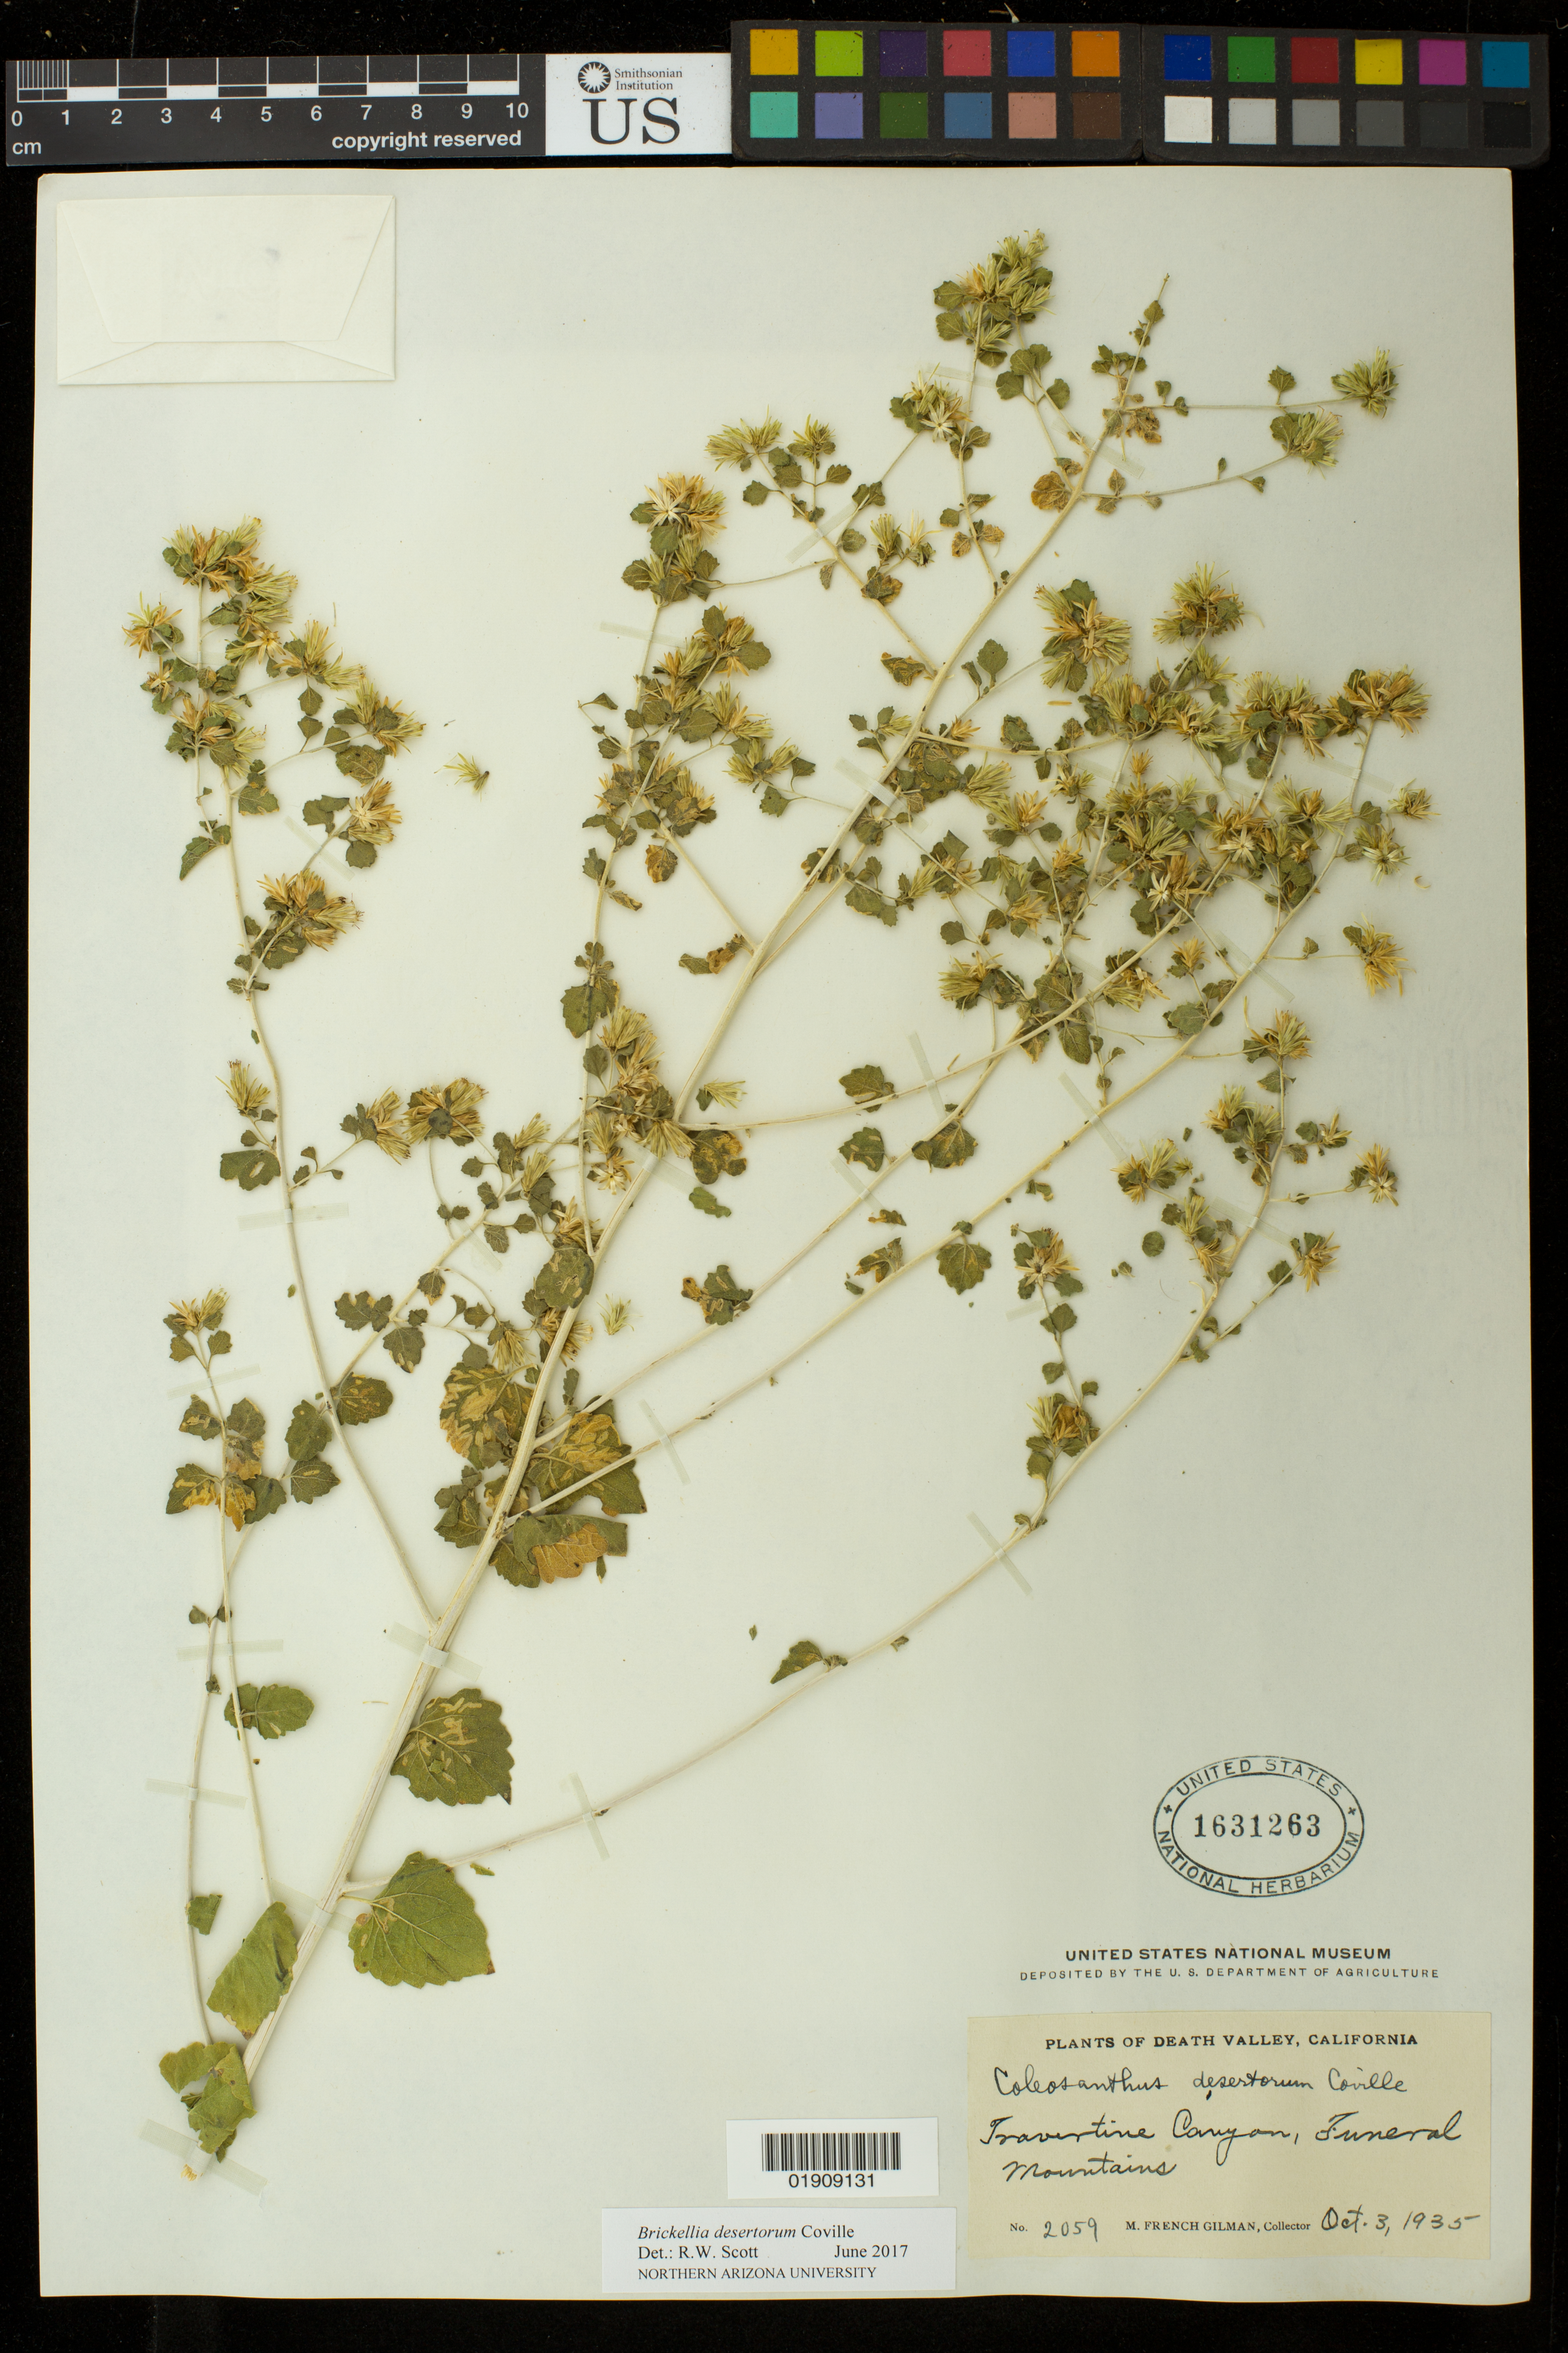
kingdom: Plantae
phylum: Tracheophyta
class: Magnoliopsida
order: Asterales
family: Asteraceae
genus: Brickellia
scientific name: Brickellia desertorum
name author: Coville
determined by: Scott, Randall W., (ASC), Northern Arizona University (UNITED STATES)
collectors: M. F. Gilman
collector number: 2059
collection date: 1935-10-03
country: United States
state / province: California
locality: Death Valley, Fravertine Canyon, Funeral Mountains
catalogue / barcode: US 1631263